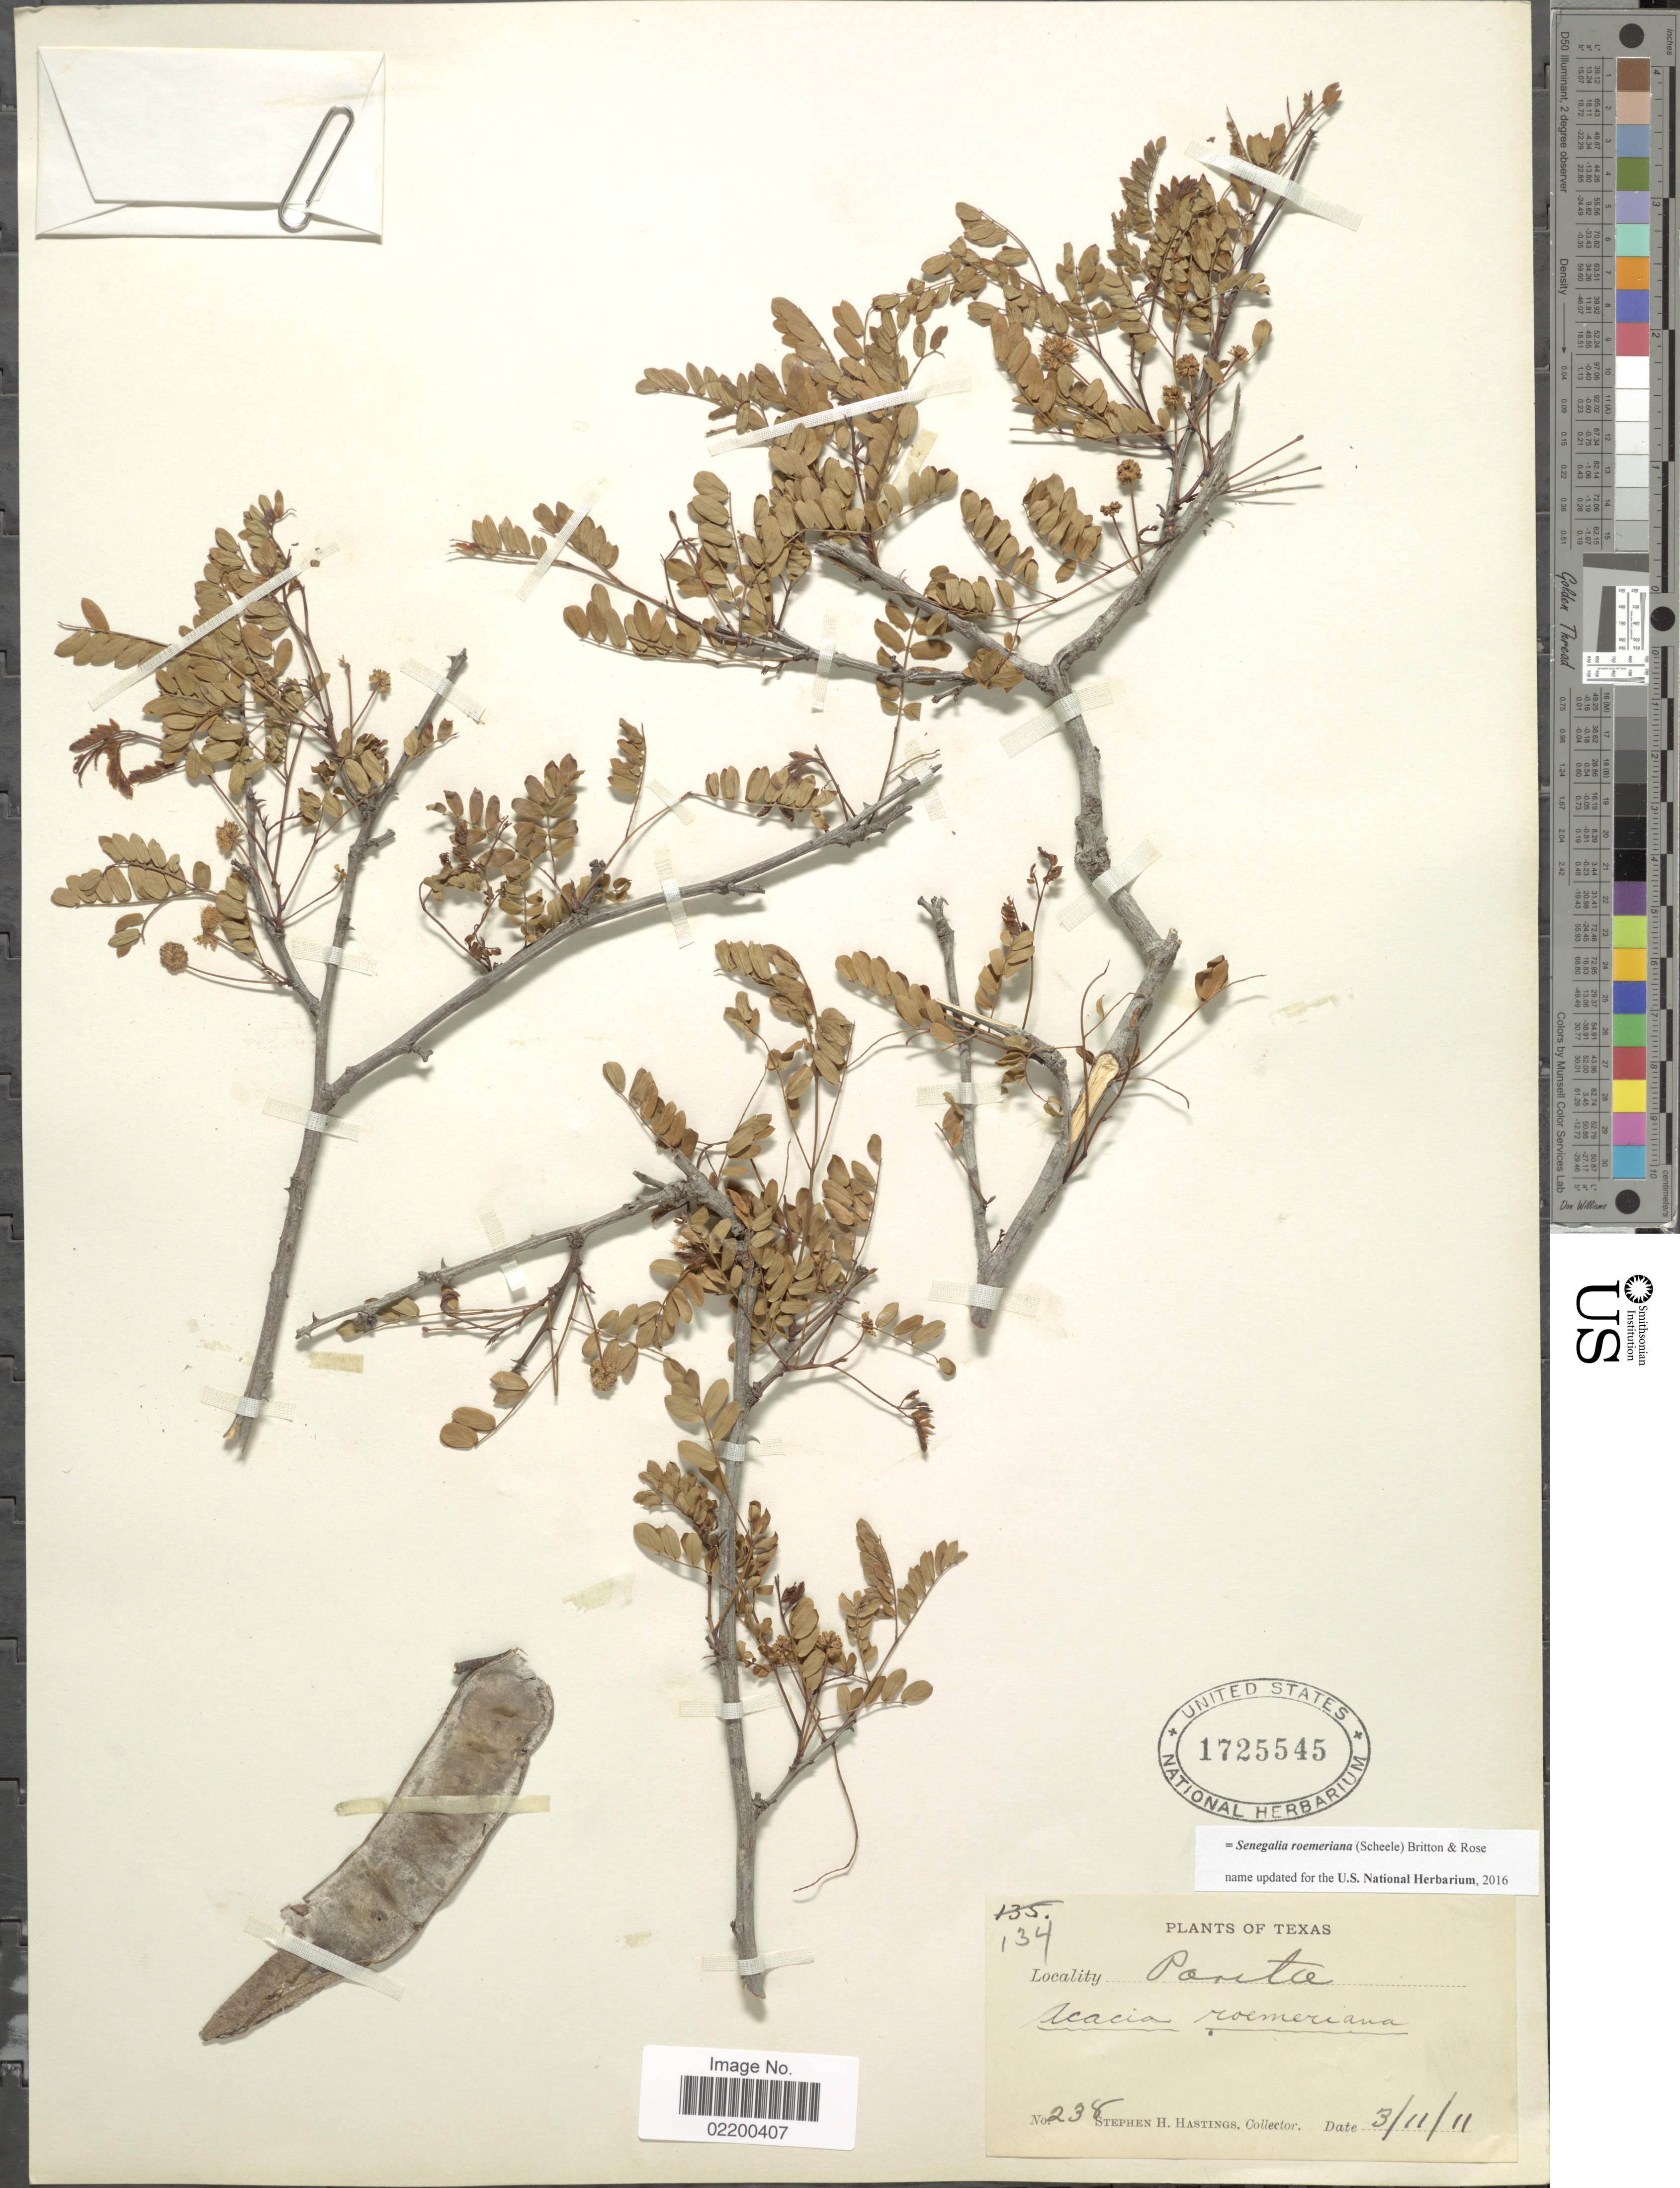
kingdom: Plantae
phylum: Tracheophyta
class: Magnoliopsida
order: Fabales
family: Fabaceae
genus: Senegalia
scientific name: Senegalia roemeriana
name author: (Scheele) Britton & Rose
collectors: S. Hastings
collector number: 238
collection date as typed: Transcribed d/m/y: 11/3/11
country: United States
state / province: Texas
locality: Poreta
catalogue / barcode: US 1725545